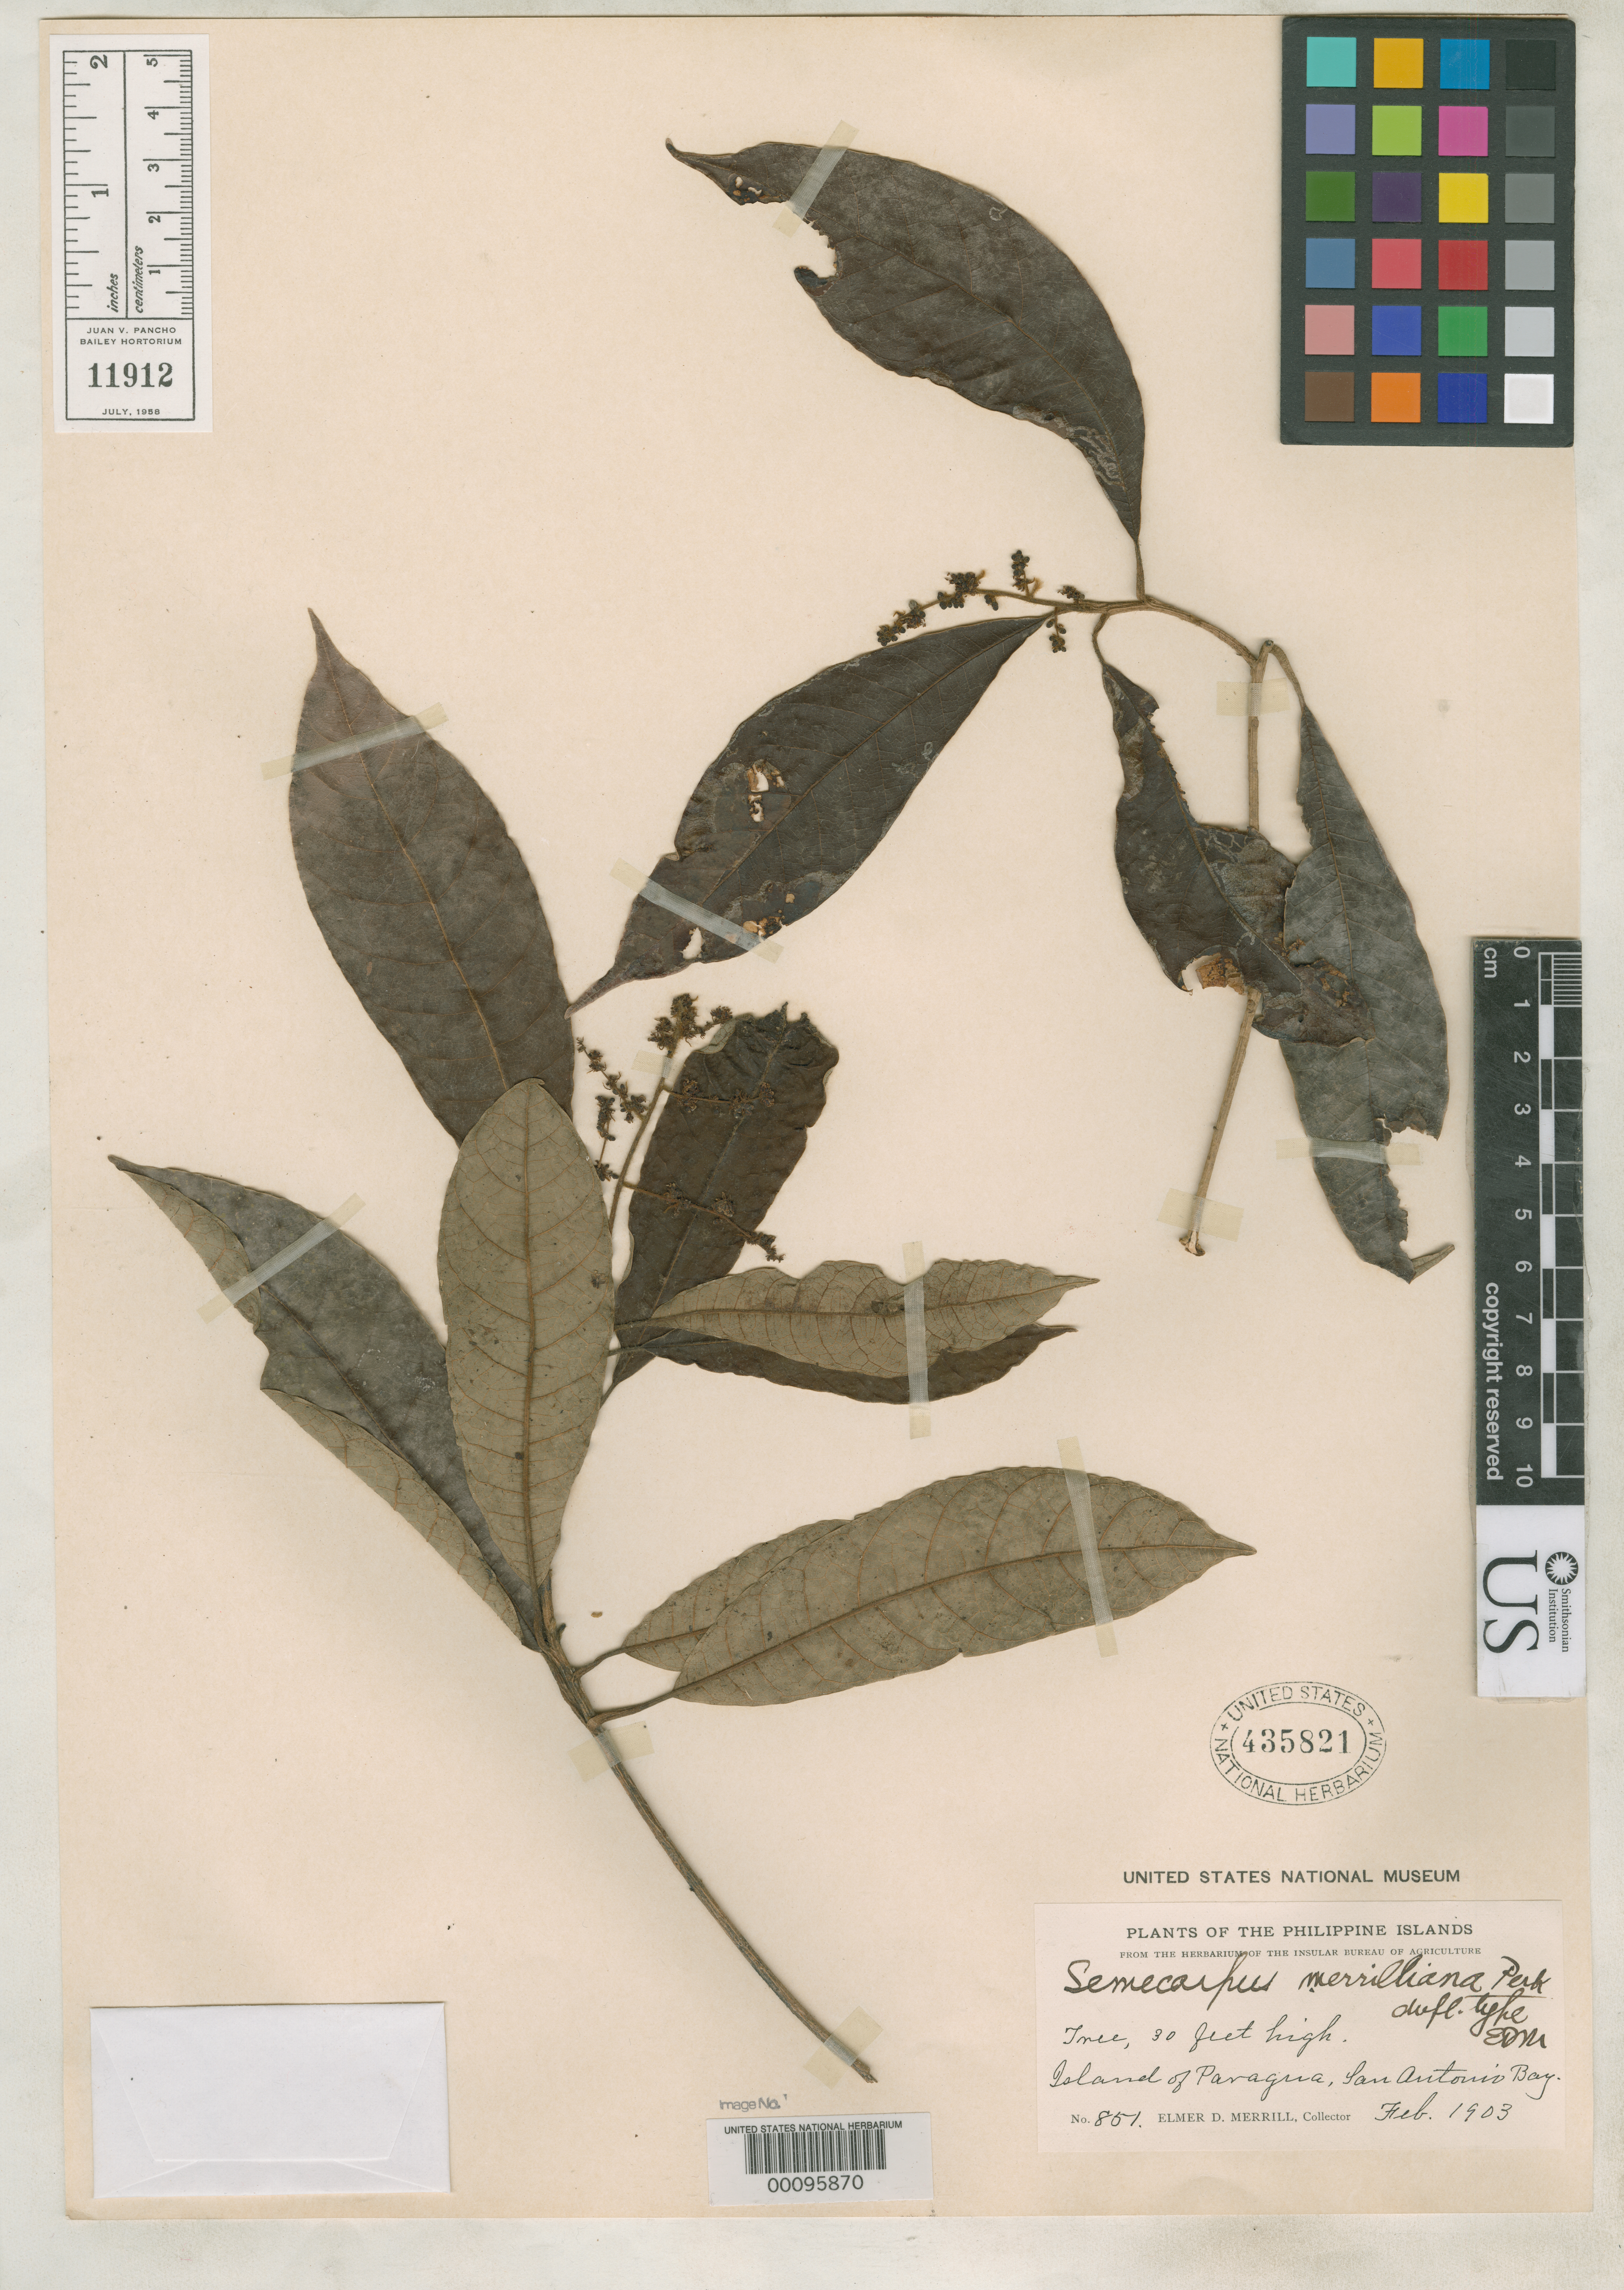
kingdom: Plantae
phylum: Tracheophyta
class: Magnoliopsida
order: Sapindales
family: Anacardiaceae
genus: Semecarpus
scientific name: Semecarpus merrillianus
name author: Perkins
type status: Isotype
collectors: E. D. Merrill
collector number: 851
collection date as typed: Feb 1903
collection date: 1903-02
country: Philippines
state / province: Mimaropa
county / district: Palawan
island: Palawan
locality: San Antonio Bay.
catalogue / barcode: US 435821